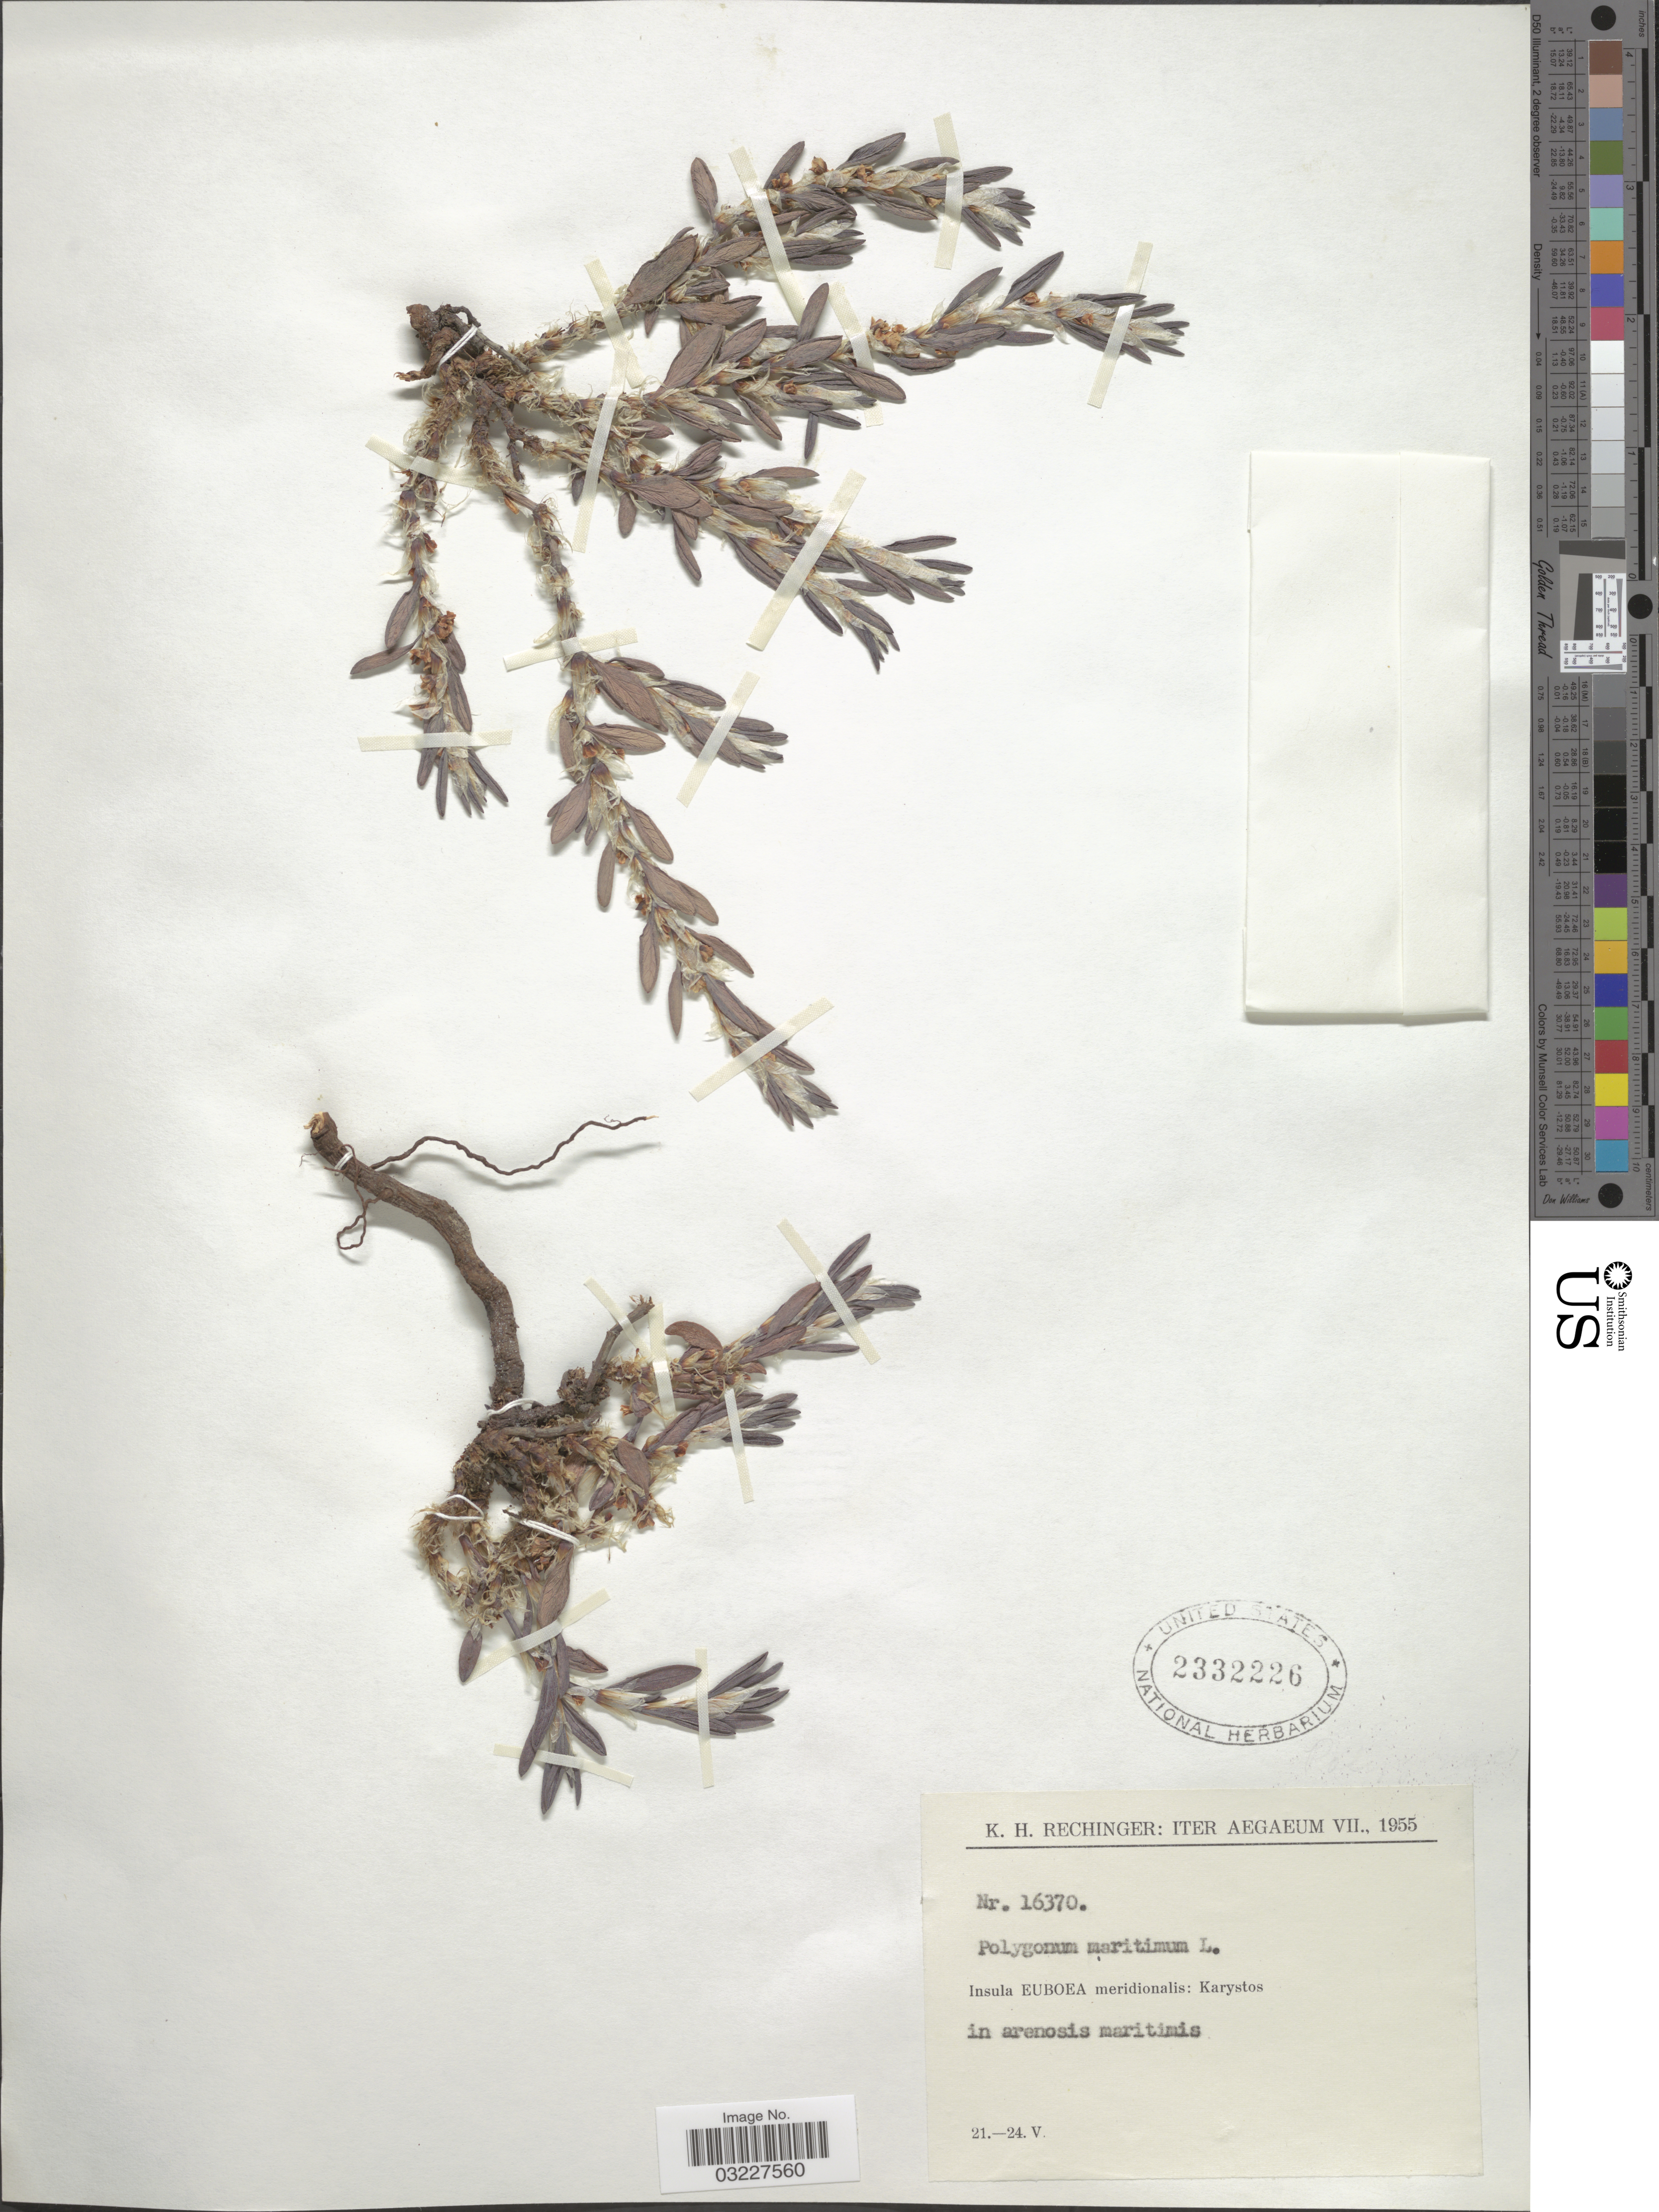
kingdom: Plantae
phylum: Tracheophyta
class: Magnoliopsida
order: Caryophyllales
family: Polygonaceae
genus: Polygonum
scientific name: Polygonum maritimum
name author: L.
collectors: K. H. Rechinger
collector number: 16370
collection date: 1955-05-21/1955-05-24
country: Greece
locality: Iter Aegaeum VII, Insula Euboea meridionalis: Karystos.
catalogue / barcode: US 2332226